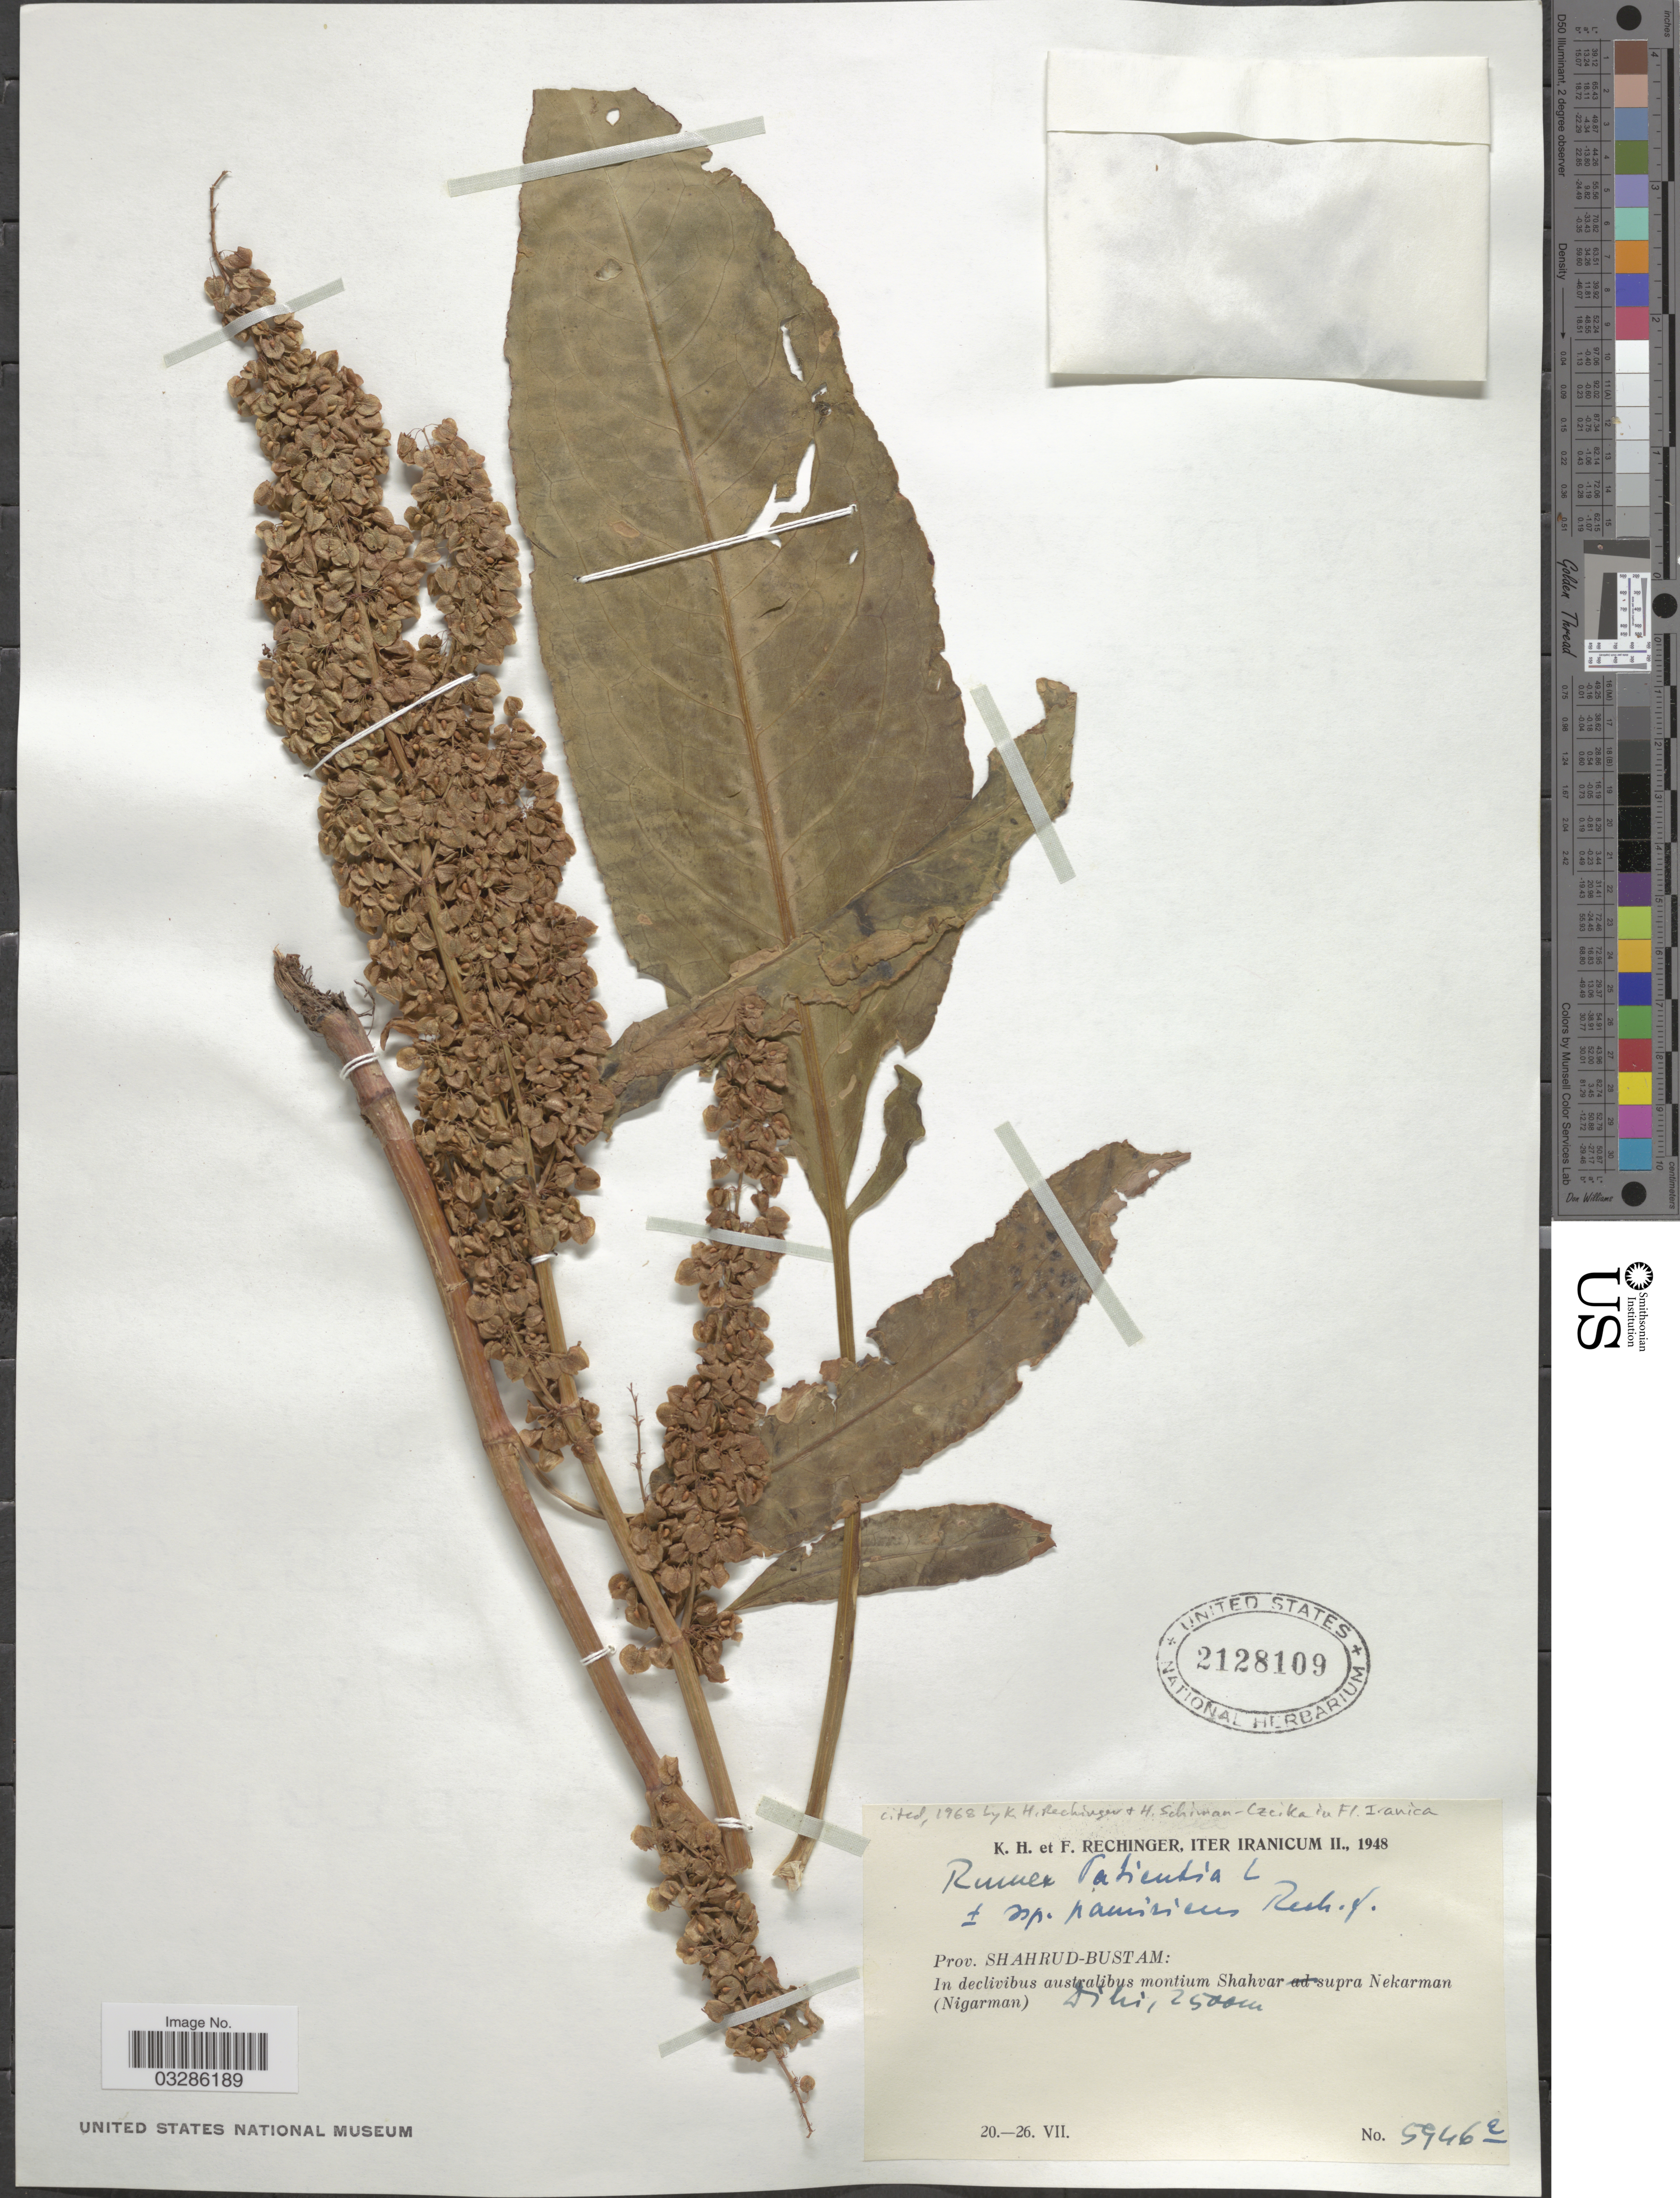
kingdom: Plantae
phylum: Tracheophyta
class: Magnoliopsida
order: Caryophyllales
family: Polygonaceae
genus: Rumex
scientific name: Rumex patientia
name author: L.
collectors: K. H. Rechinger & F. Rechinger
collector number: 5946e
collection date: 1948-07-20/1948-07-26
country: Iran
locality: Prov. Shahrud-Bustam: In declivibus australibus montium Shahvar supra Nekarman (Nigarman), Dihi.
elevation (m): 2500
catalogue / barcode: US 2128109